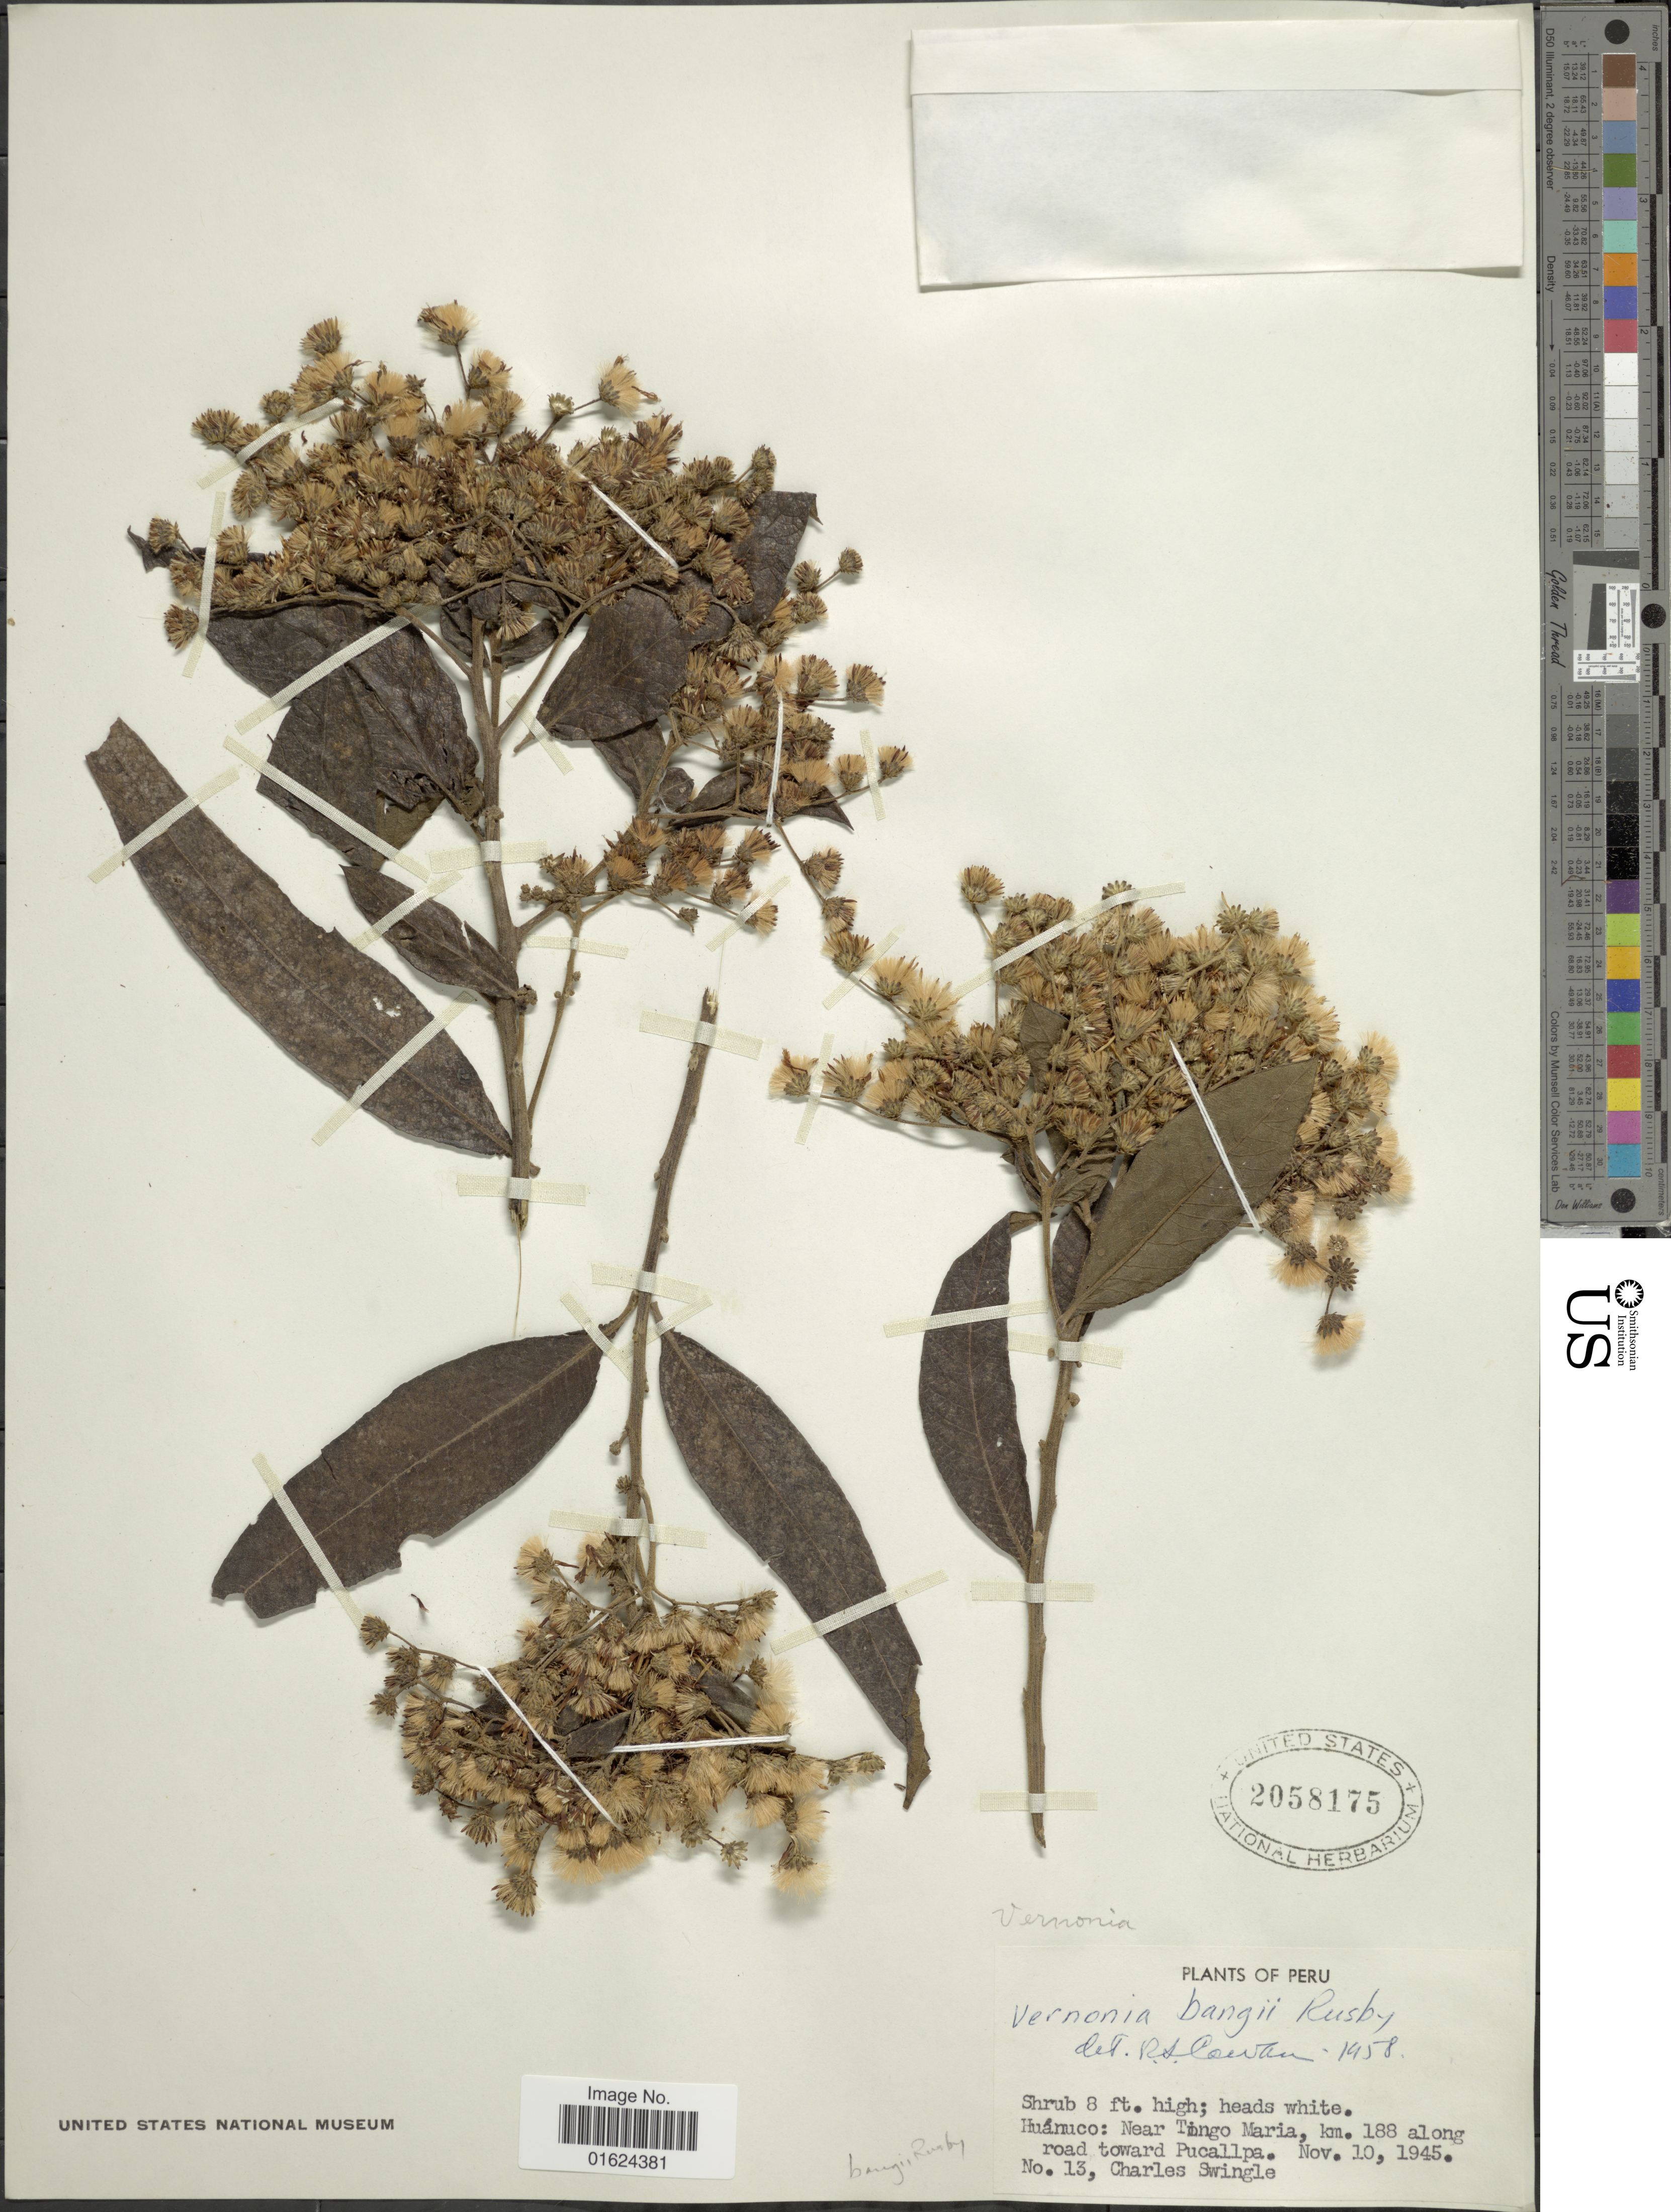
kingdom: Plantae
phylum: Tracheophyta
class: Magnoliopsida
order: Asterales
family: Asteraceae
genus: Vernonanthura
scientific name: Vernonanthura patens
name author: (Kunth) H. Rob.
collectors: C. Swingle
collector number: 13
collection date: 1945-11-10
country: Peru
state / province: Huánuco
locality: Near Tingo Maria, km 188 along road toward Pucallpa.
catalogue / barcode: US 2058175